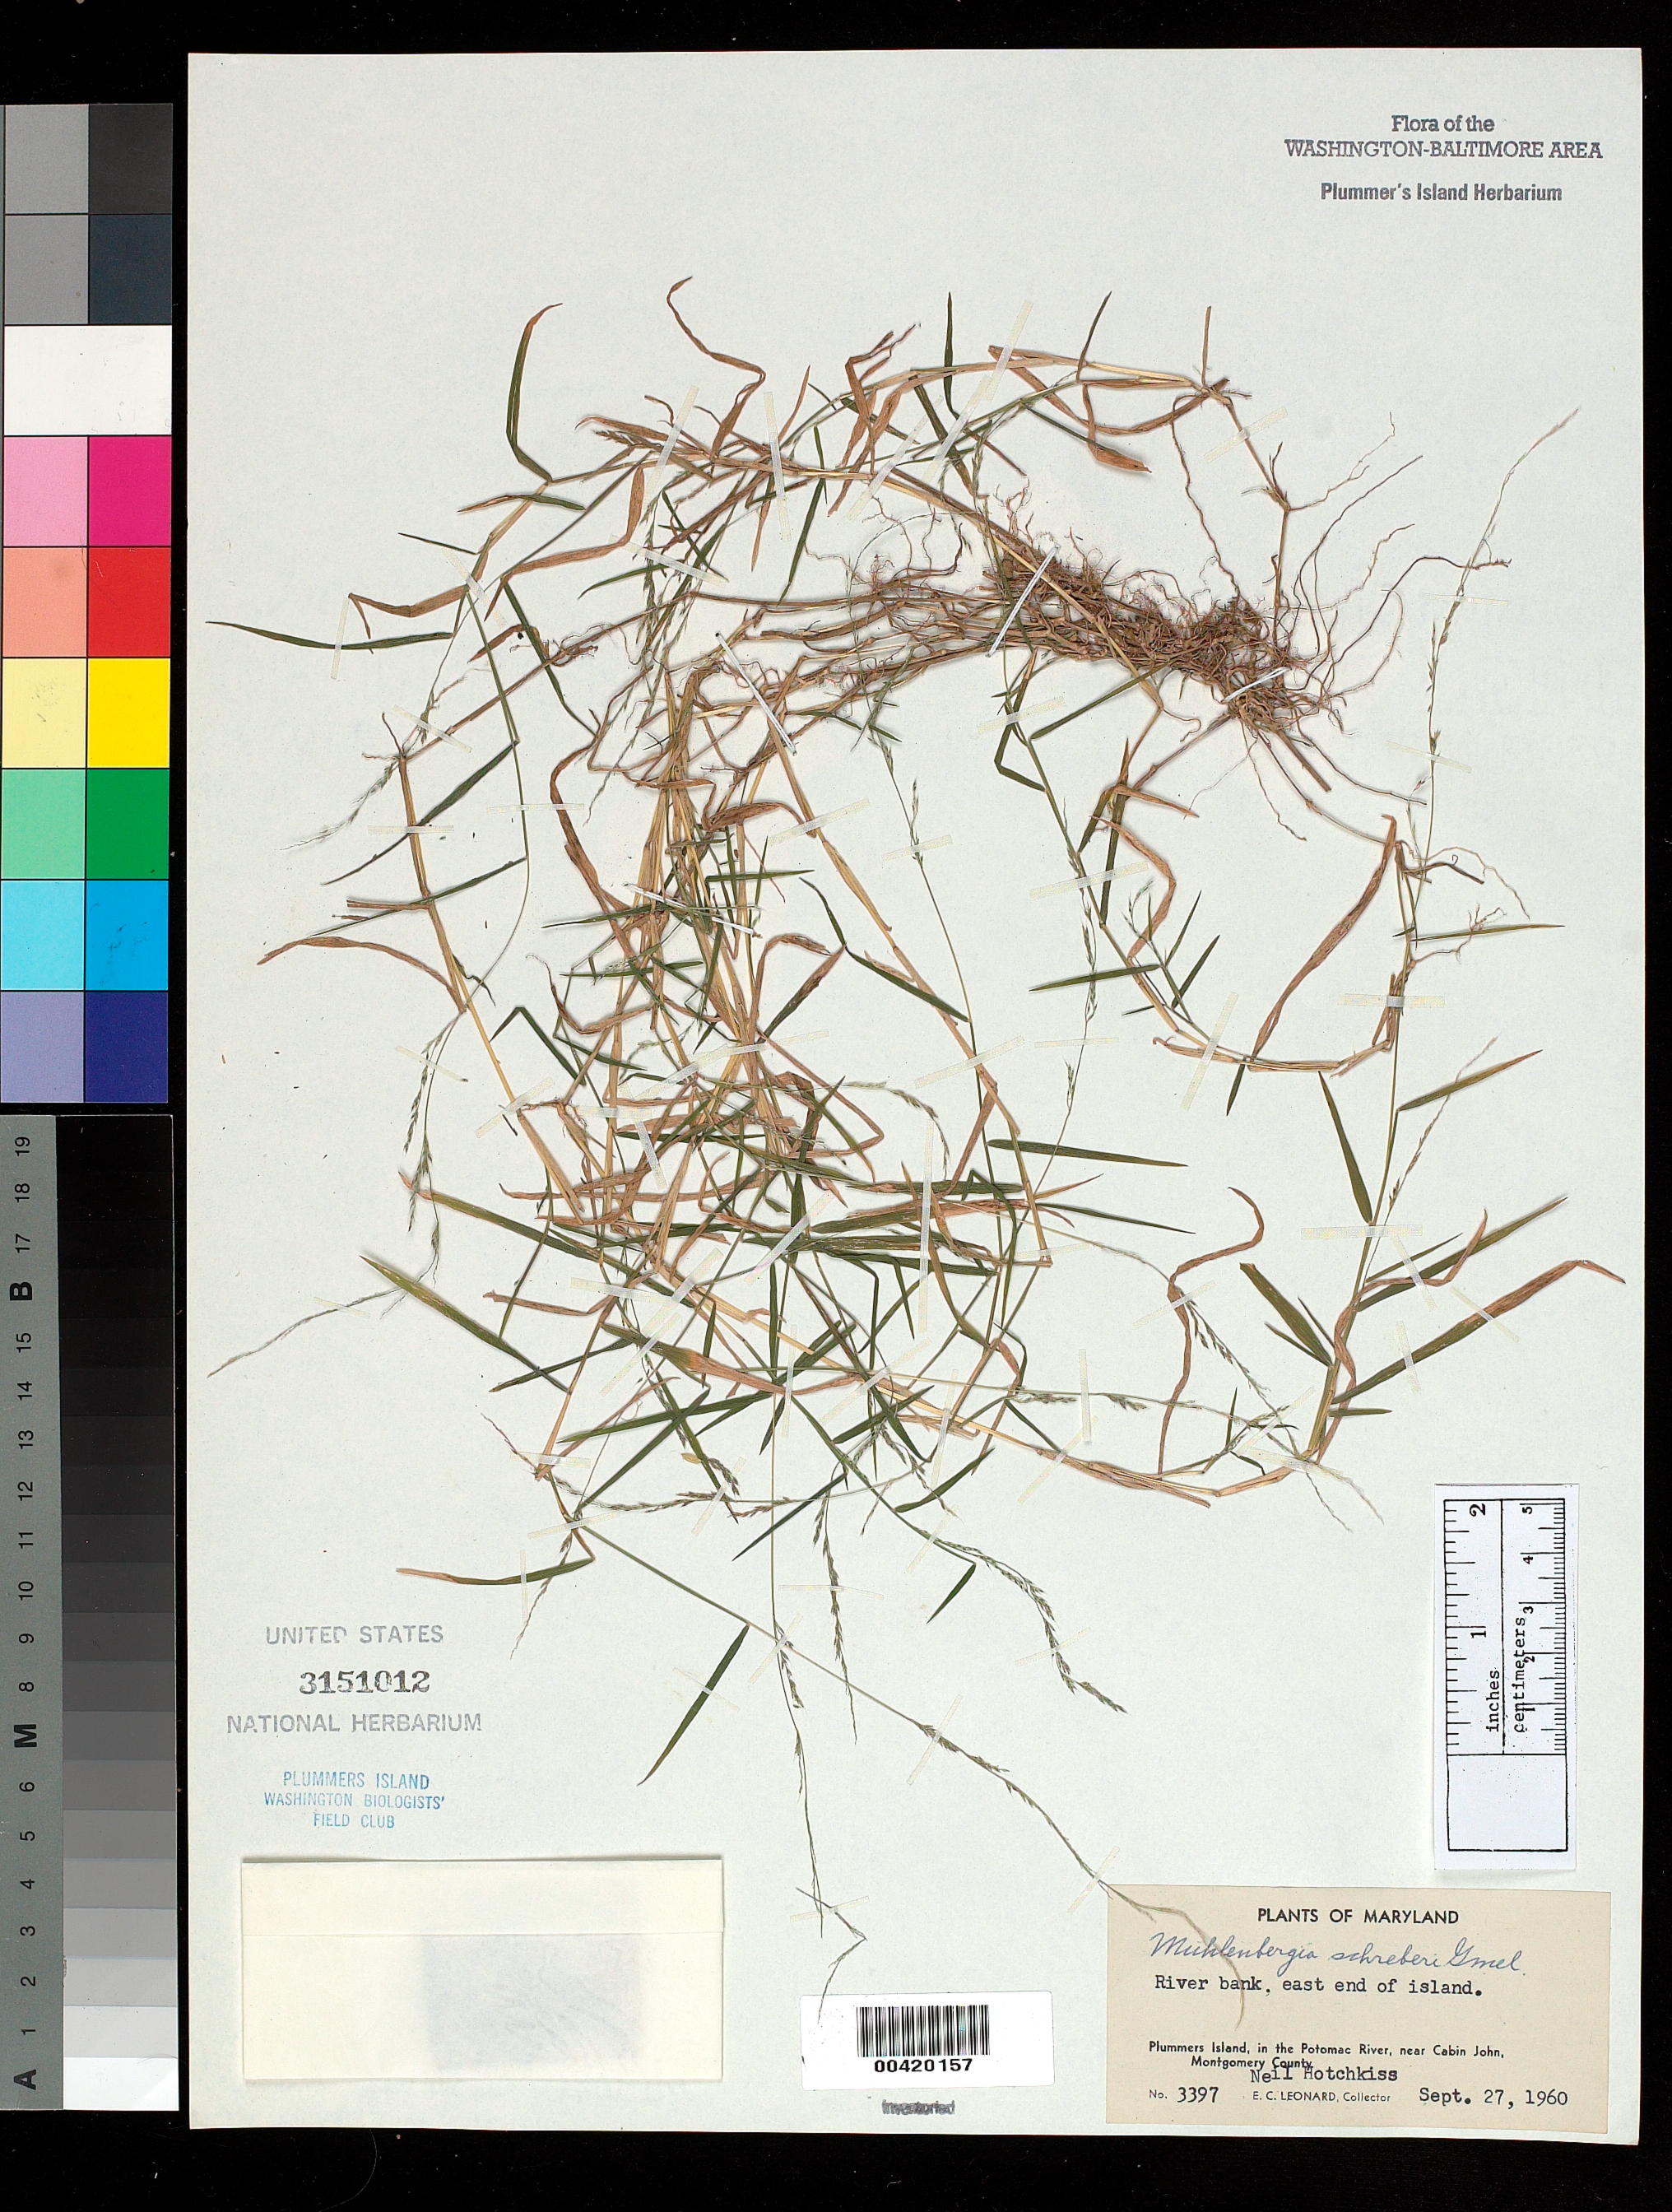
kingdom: Plantae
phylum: Tracheophyta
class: Liliopsida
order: Poales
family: Poaceae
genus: Muhlenbergia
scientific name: Muhlenbergia schreberi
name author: J.F. Gmel.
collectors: E. C. Leonard & N. Hotchkiss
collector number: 3397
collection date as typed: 27 Sep 1960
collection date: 1960-09-27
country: United States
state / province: Maryland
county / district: Montgomery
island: Plummers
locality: Plummer's Island; river bank, east end of island C. & O. Canal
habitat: River bank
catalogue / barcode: US 3151012